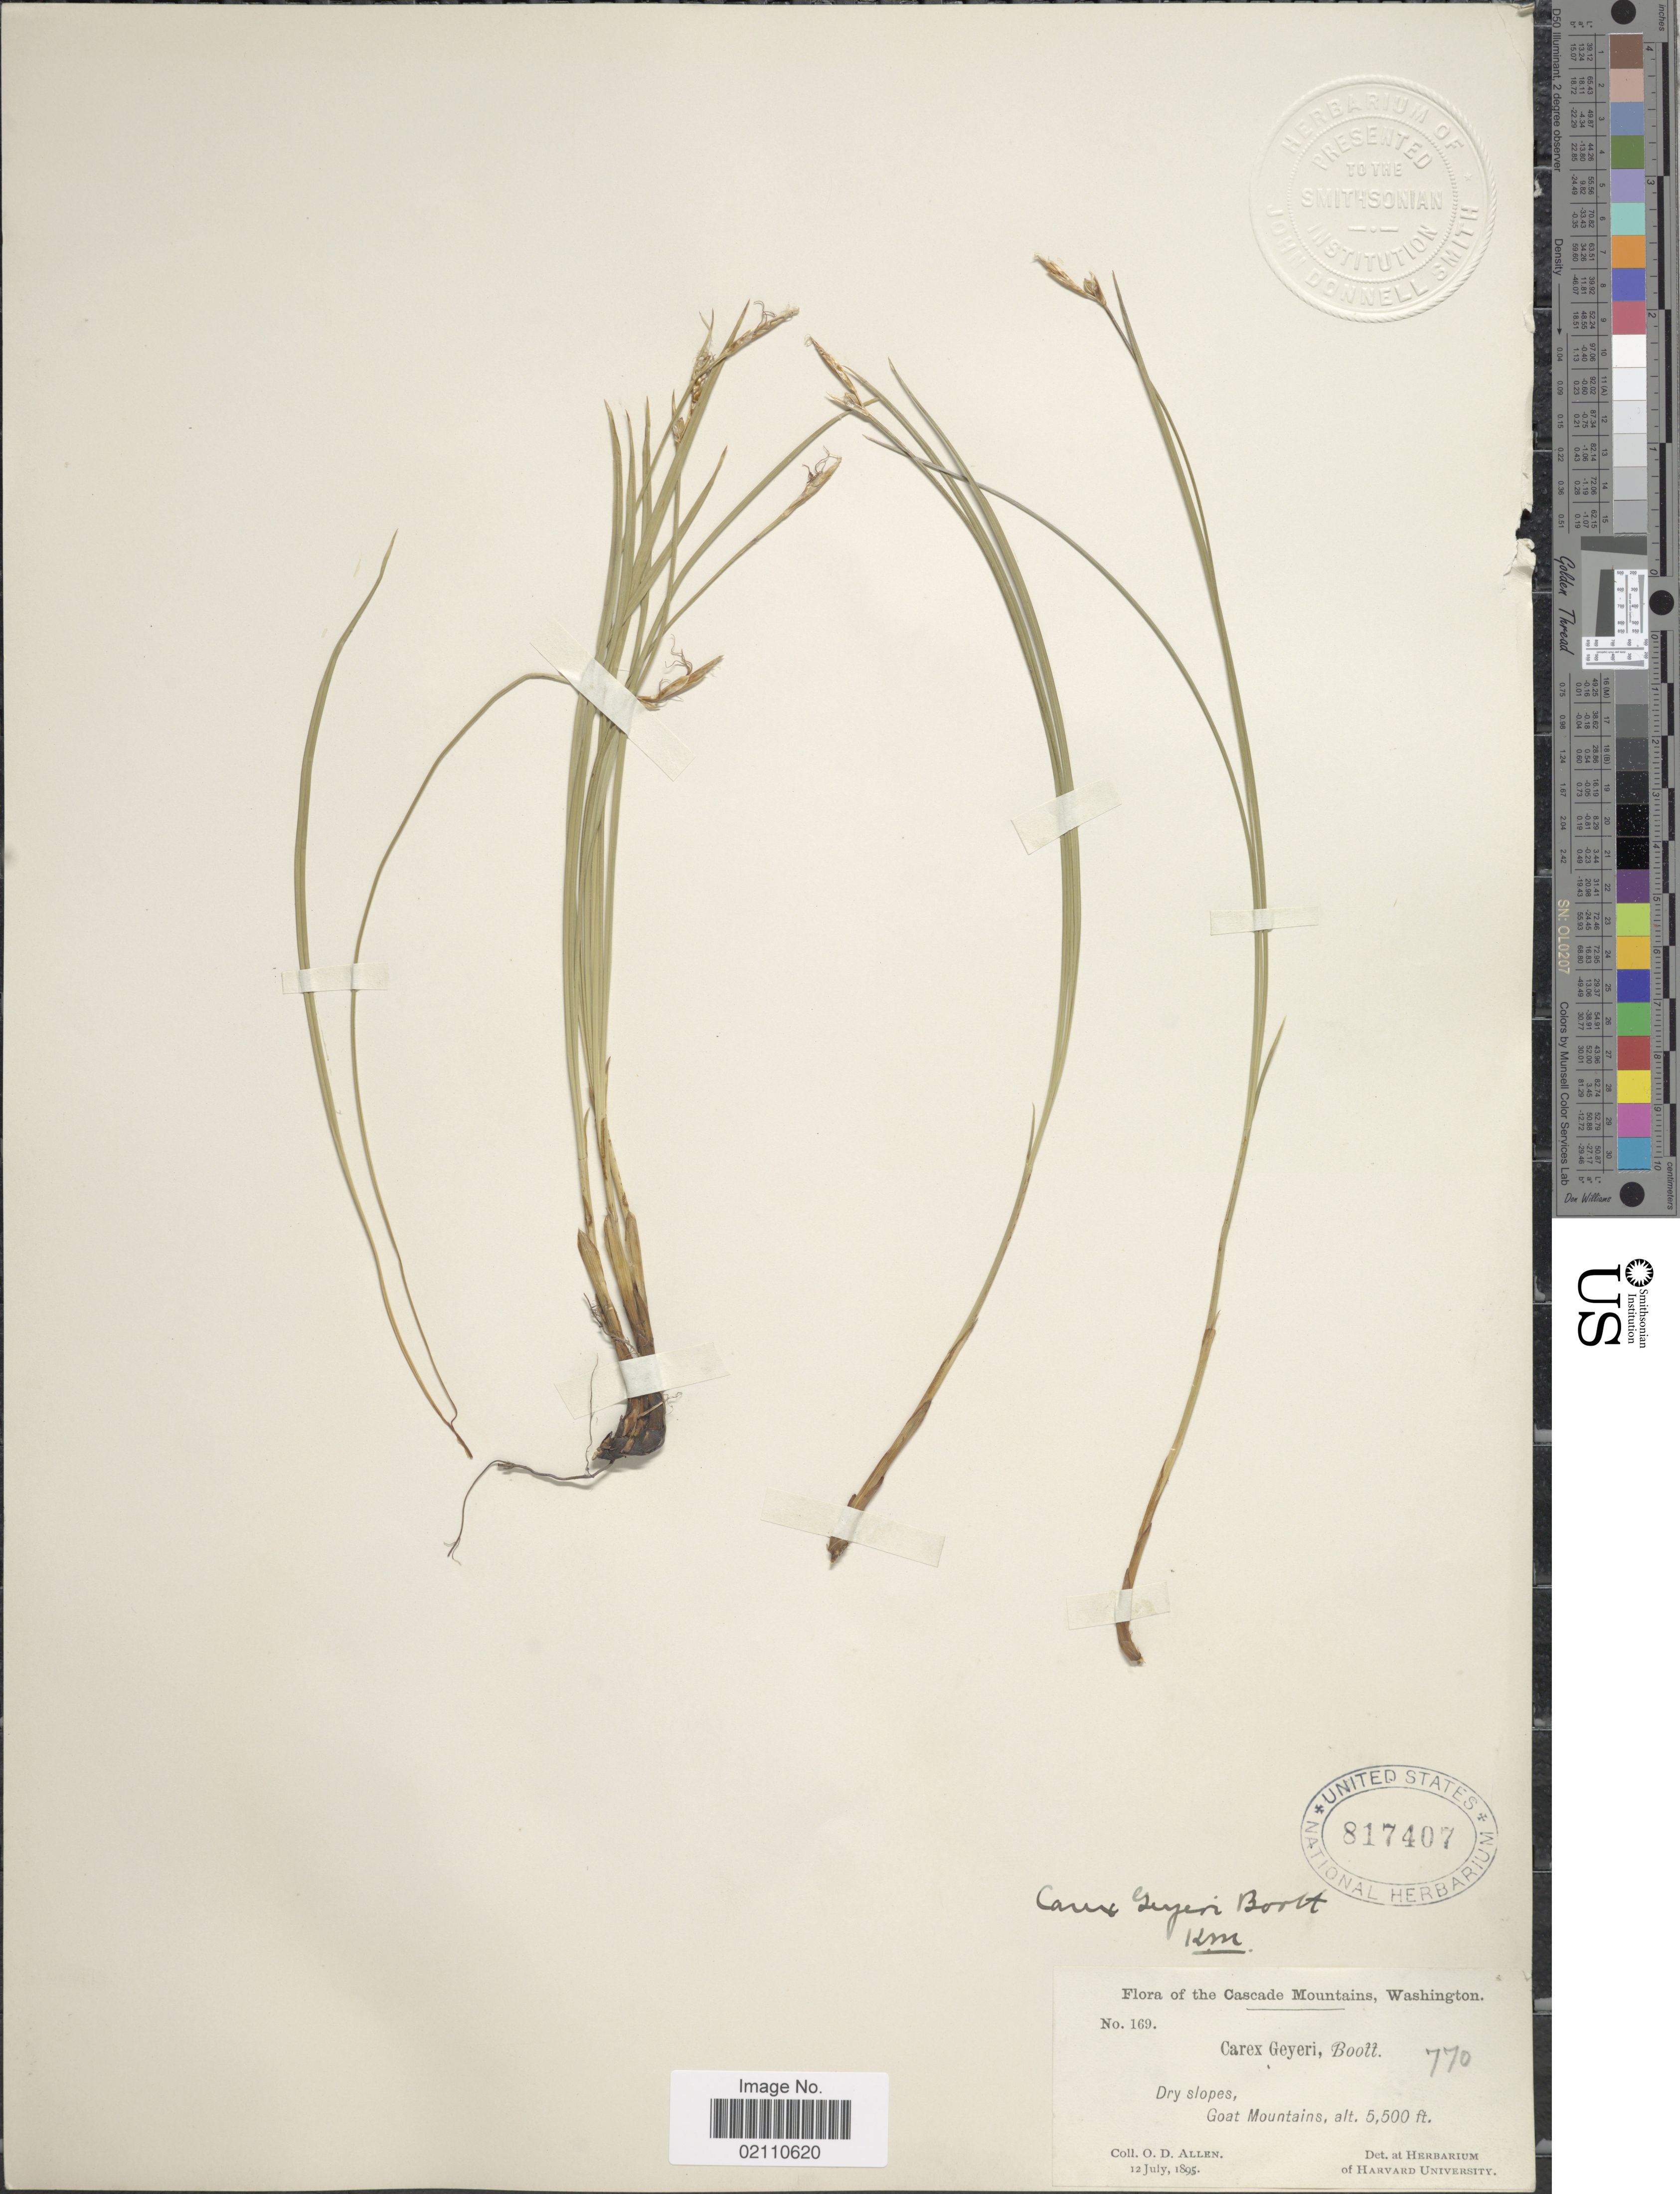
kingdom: Plantae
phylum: Tracheophyta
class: Liliopsida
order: Poales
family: Cyperaceae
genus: Carex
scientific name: Carex geyeri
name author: Boott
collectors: O. D. Allen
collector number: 169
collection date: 1895-07-12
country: United States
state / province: Washington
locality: Cascade Mountains, Goat Mountains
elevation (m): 1676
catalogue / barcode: US 817407